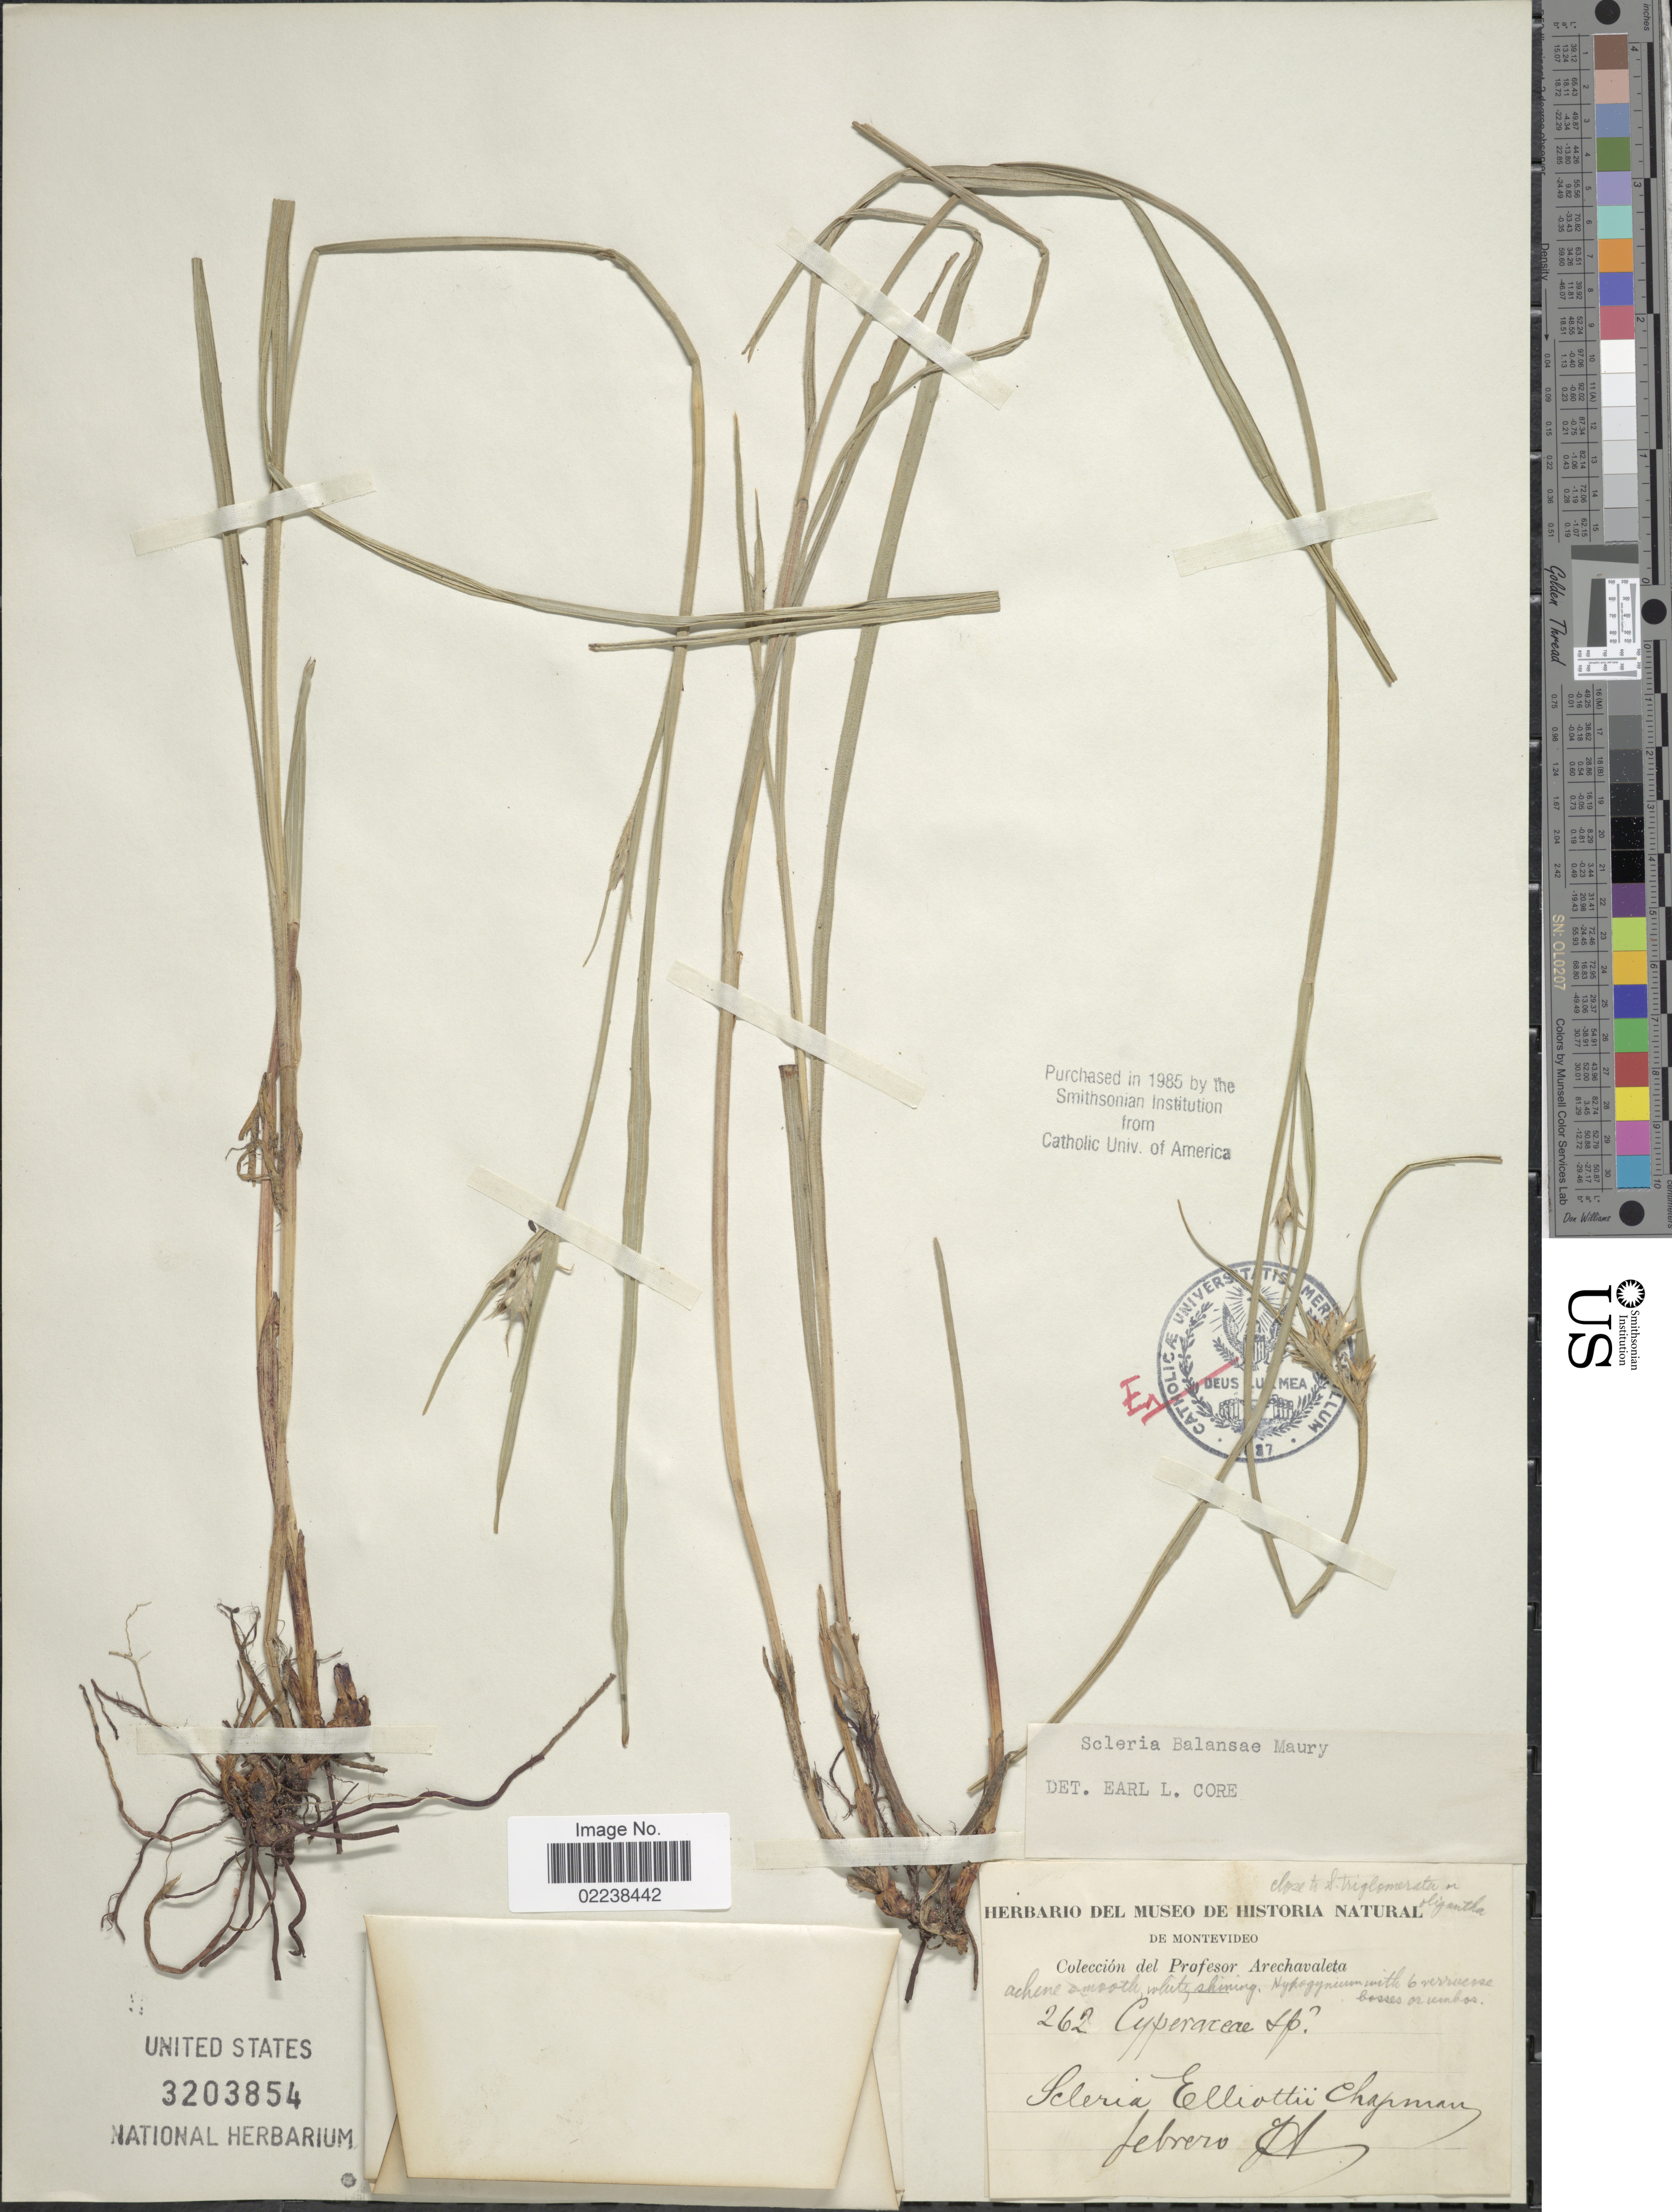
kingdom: Plantae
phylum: Tracheophyta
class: Liliopsida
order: Poales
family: Cyperaceae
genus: Scleria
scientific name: Scleria balansae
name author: Maury ex Micheli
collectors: J. Arechavaleta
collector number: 262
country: Uruguay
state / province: Montevideo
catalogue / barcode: US 3203854